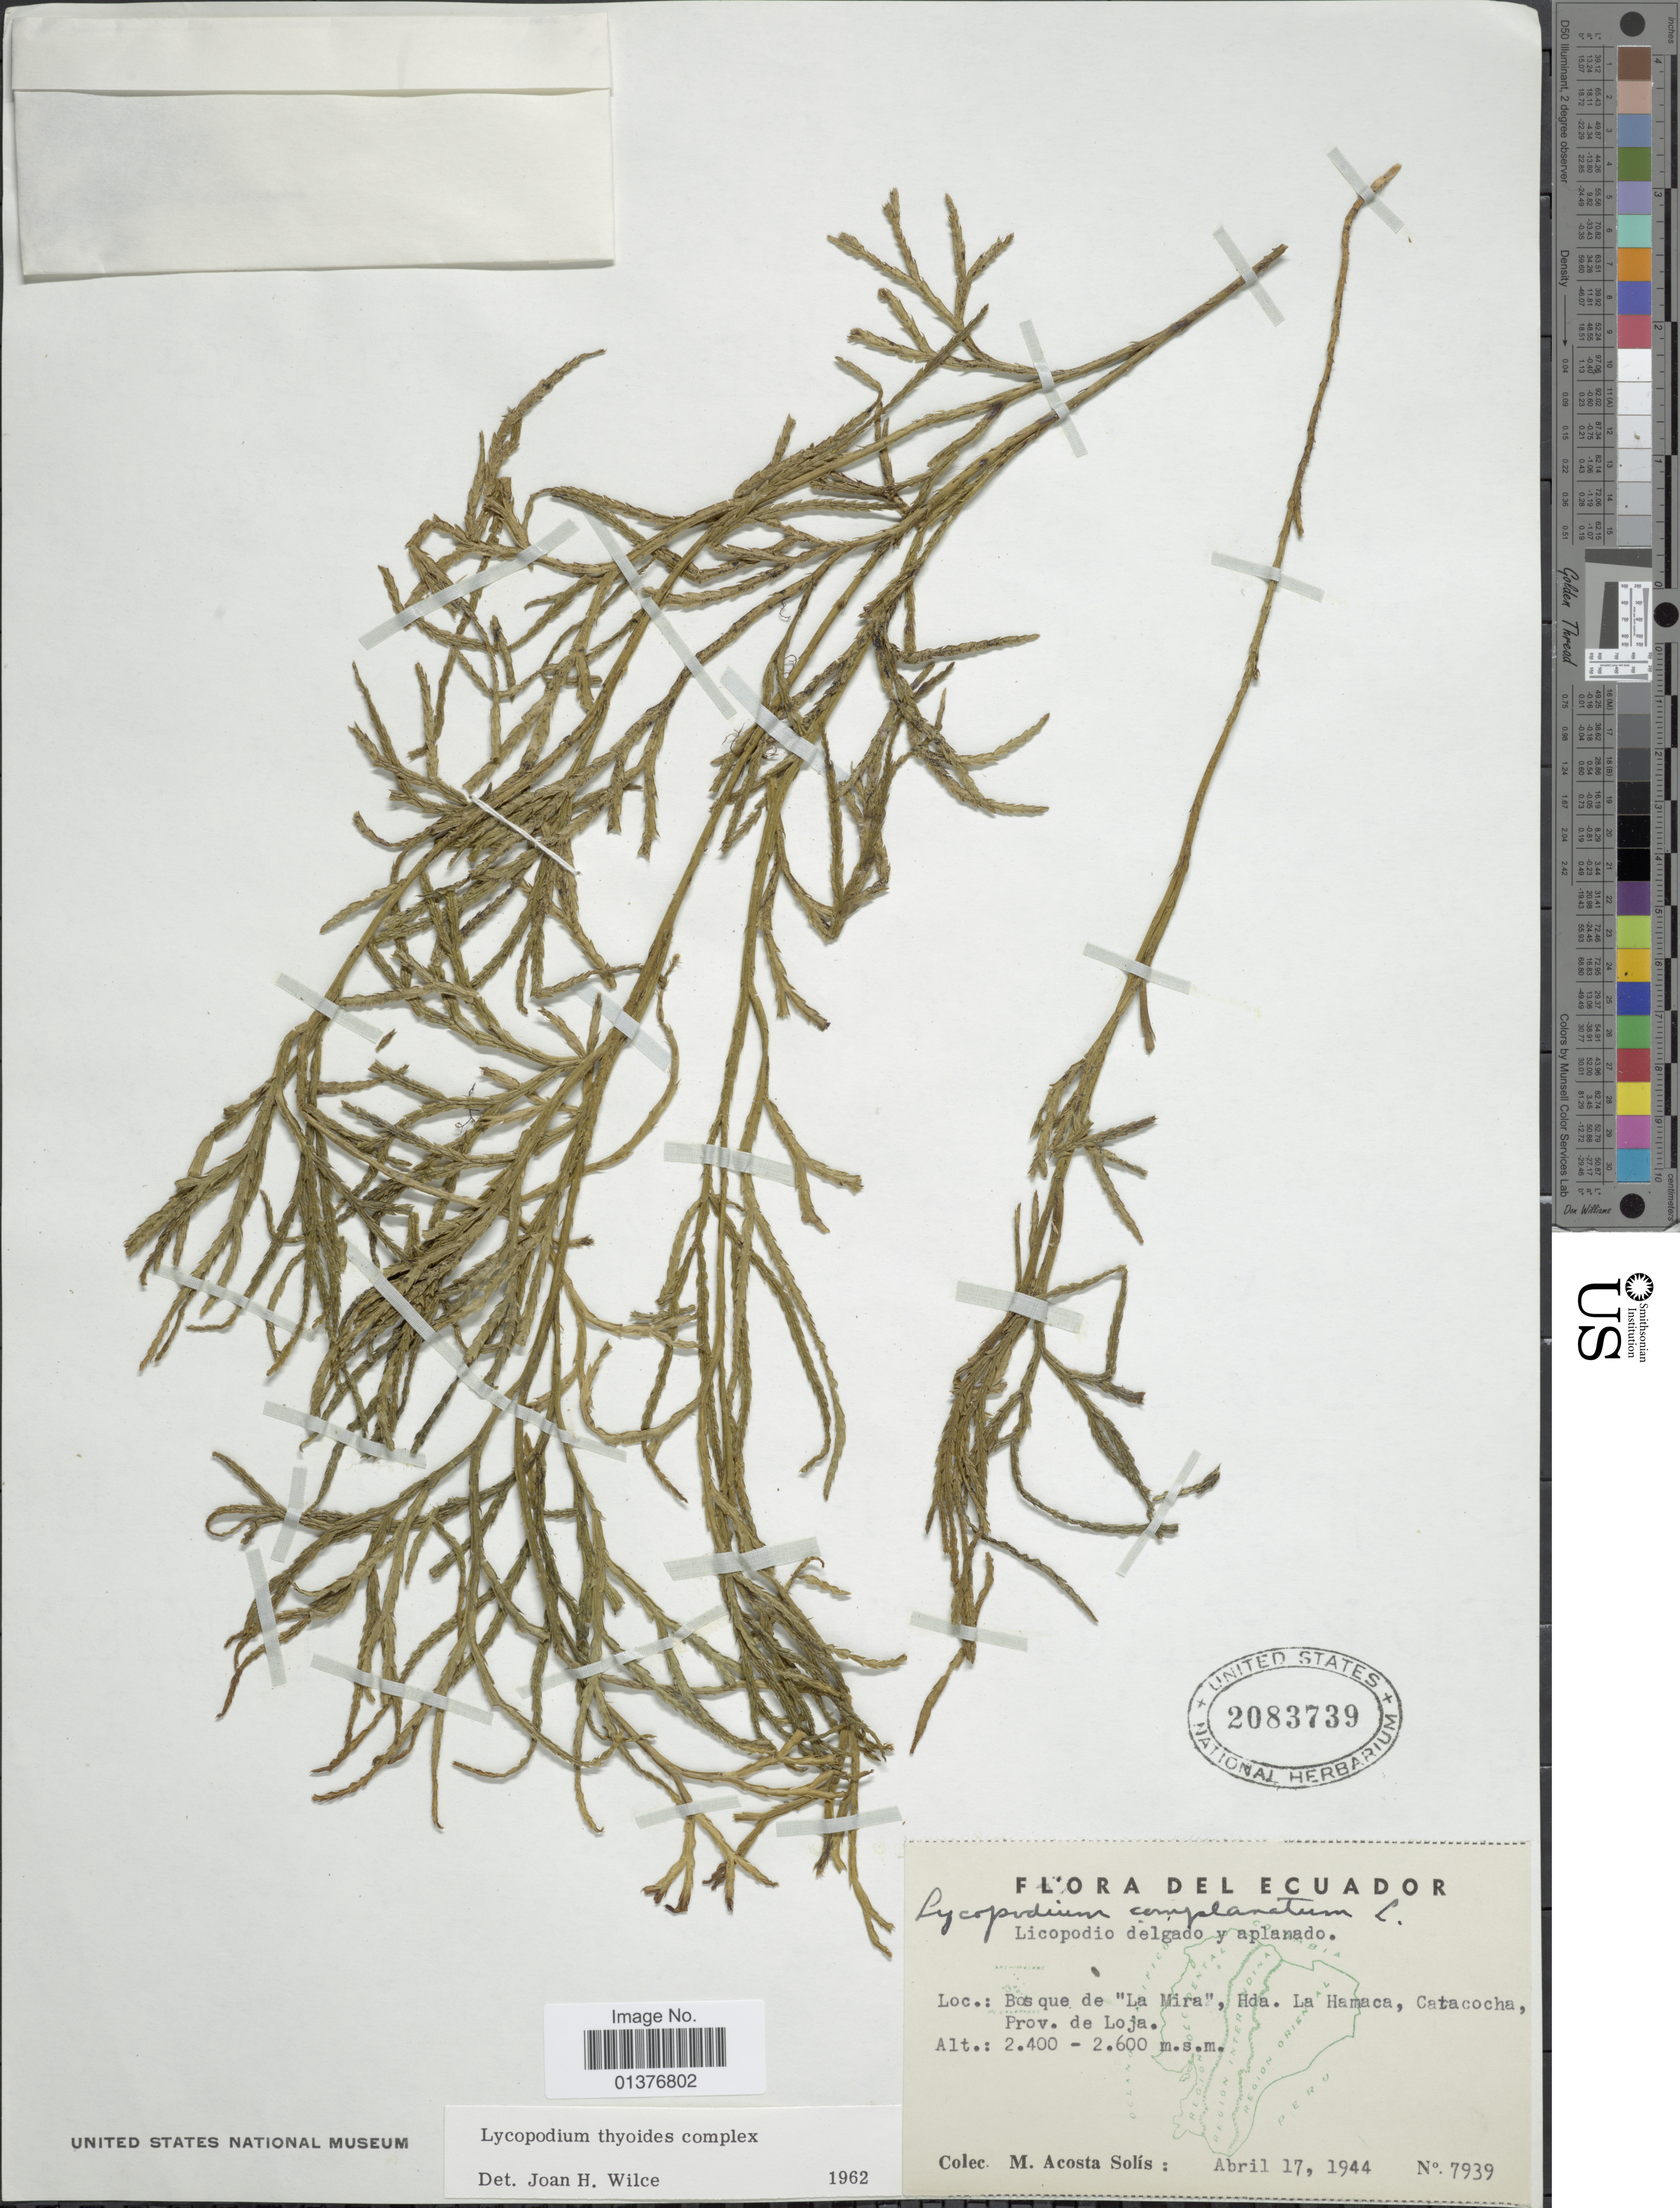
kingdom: Plantae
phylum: Tracheophyta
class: Lycopodiopsida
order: Lycopodiales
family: Lycopodiaceae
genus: Diphasiastrum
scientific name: Diphasiastrum thyoides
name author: (Humb. & Bonpl. ex Willd.) Holub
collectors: M. Acosta Solis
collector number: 7939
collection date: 1944-04-17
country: Ecuador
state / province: Loja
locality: Bosque de "La Mira", Hda. La Hamaca, Catacocha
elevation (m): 2400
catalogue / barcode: US 2083739